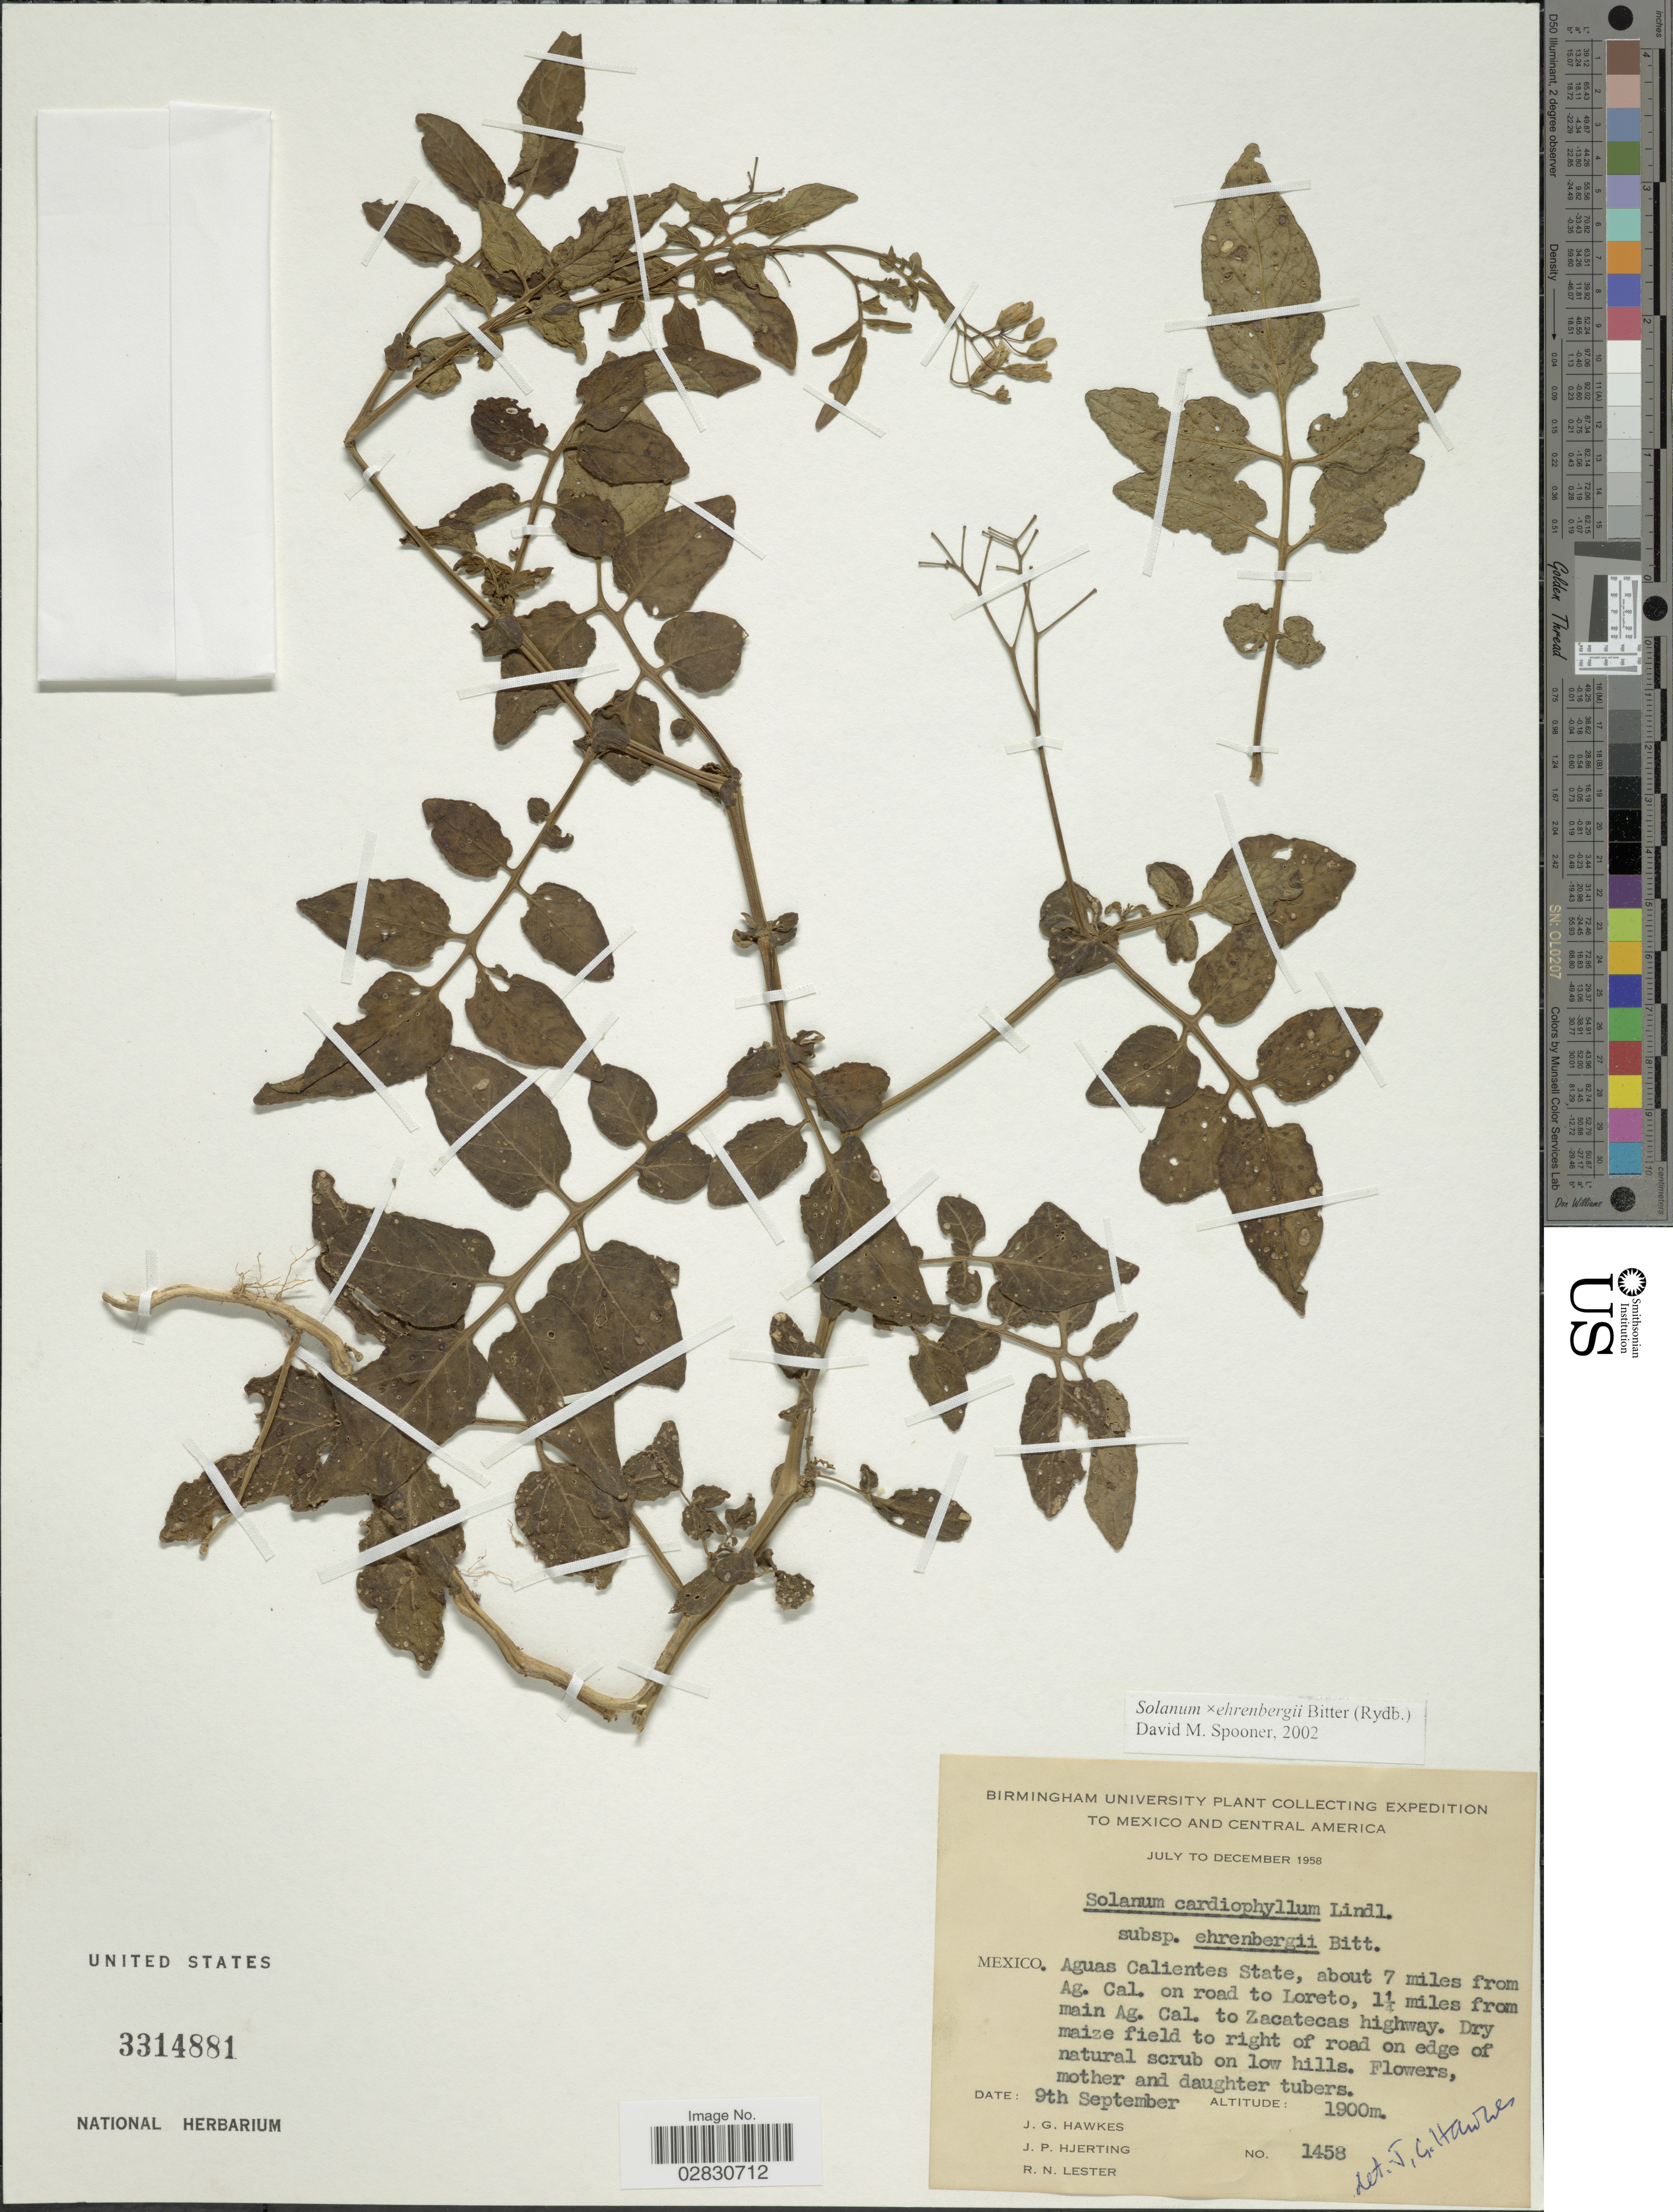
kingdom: Plantae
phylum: Tracheophyta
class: Magnoliopsida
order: Solanales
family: Solanaceae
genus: Solanum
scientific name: Solanum ehrenbergii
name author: Rydb.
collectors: J. Hawkes, J. P. Hjerting & R. Lester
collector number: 1458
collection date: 1958-09-09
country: Mexico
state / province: Aguascalientes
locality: Aguas Calientes State, about 7 miles from Ag. Cal. on road to Loreto, 1¼ miles from main Ag. Cal. to Zacatecas highway.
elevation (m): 1900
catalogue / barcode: US 3314881